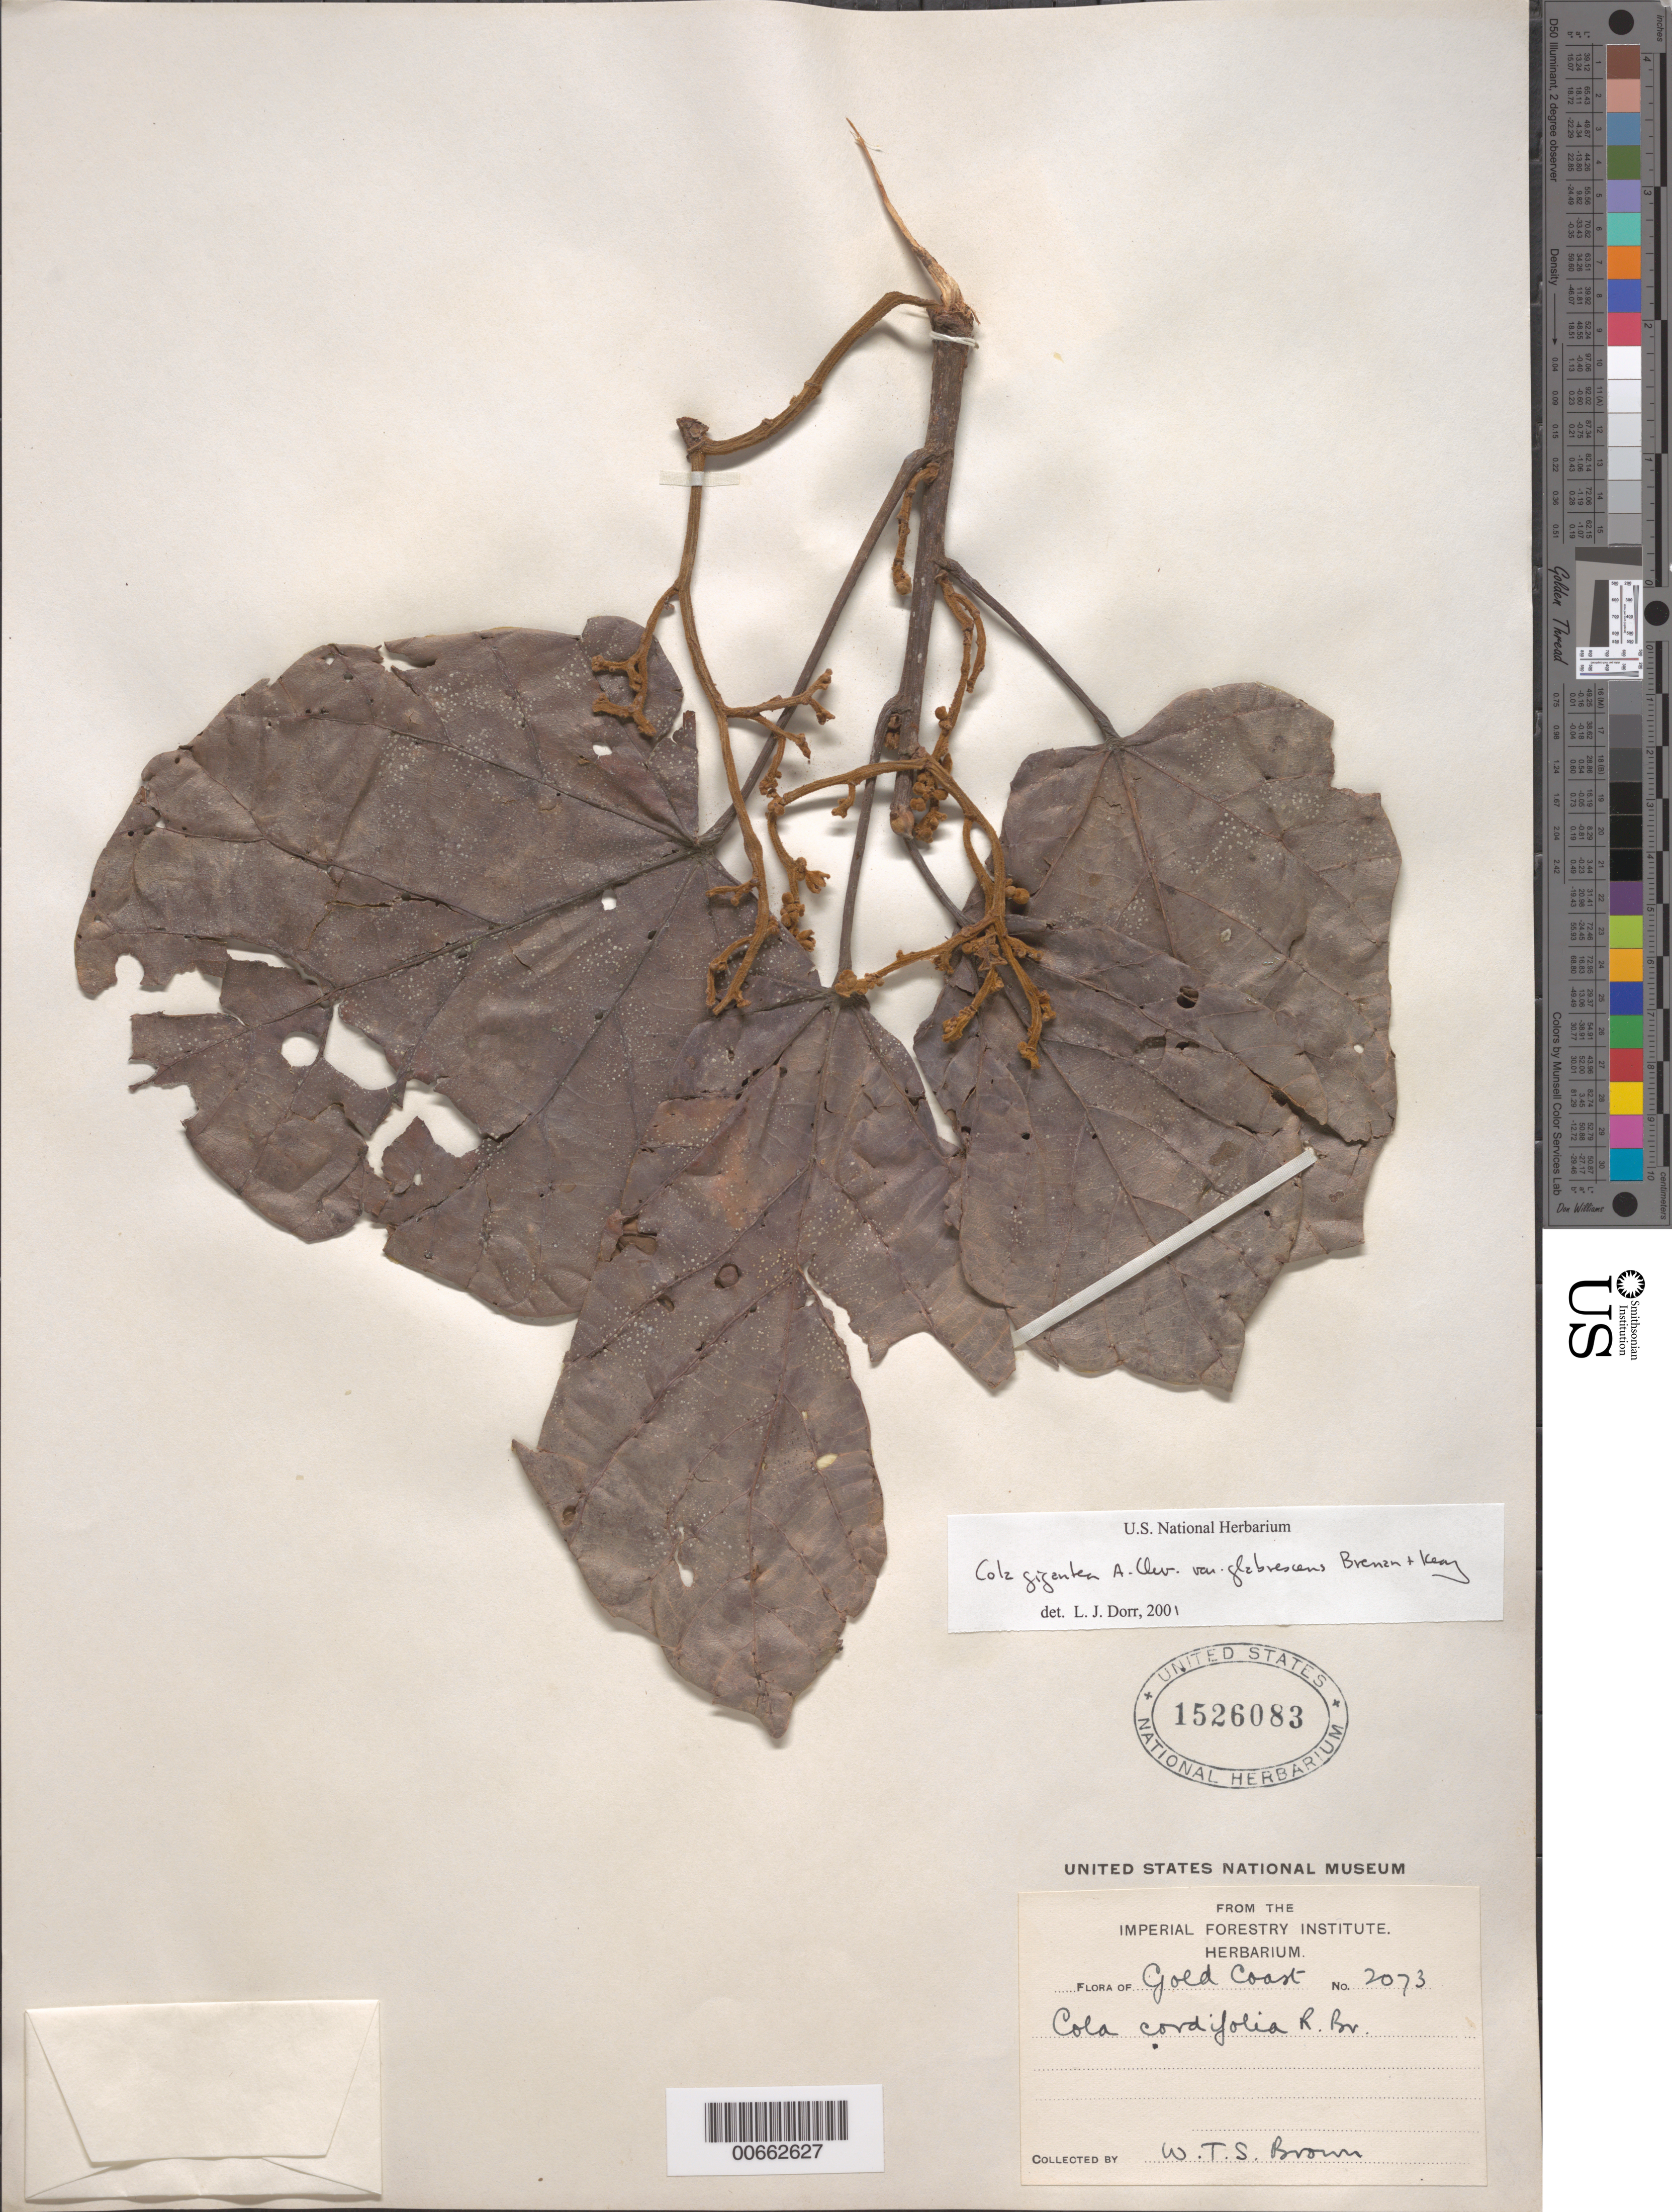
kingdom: Plantae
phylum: Tracheophyta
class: Magnoliopsida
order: Malvales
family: Malvaceae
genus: Cola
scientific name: Cola gigantea var. glabrescens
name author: Brenan & Keay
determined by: Dorr, L. J., (BOT), Smithsonian Institution - National Museum of Natural History (UNITED STATES)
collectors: W. T. S. Brown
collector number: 2073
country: Ghana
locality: [Gold Coast]. Sine loc.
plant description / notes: MAD, US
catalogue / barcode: US 1526083